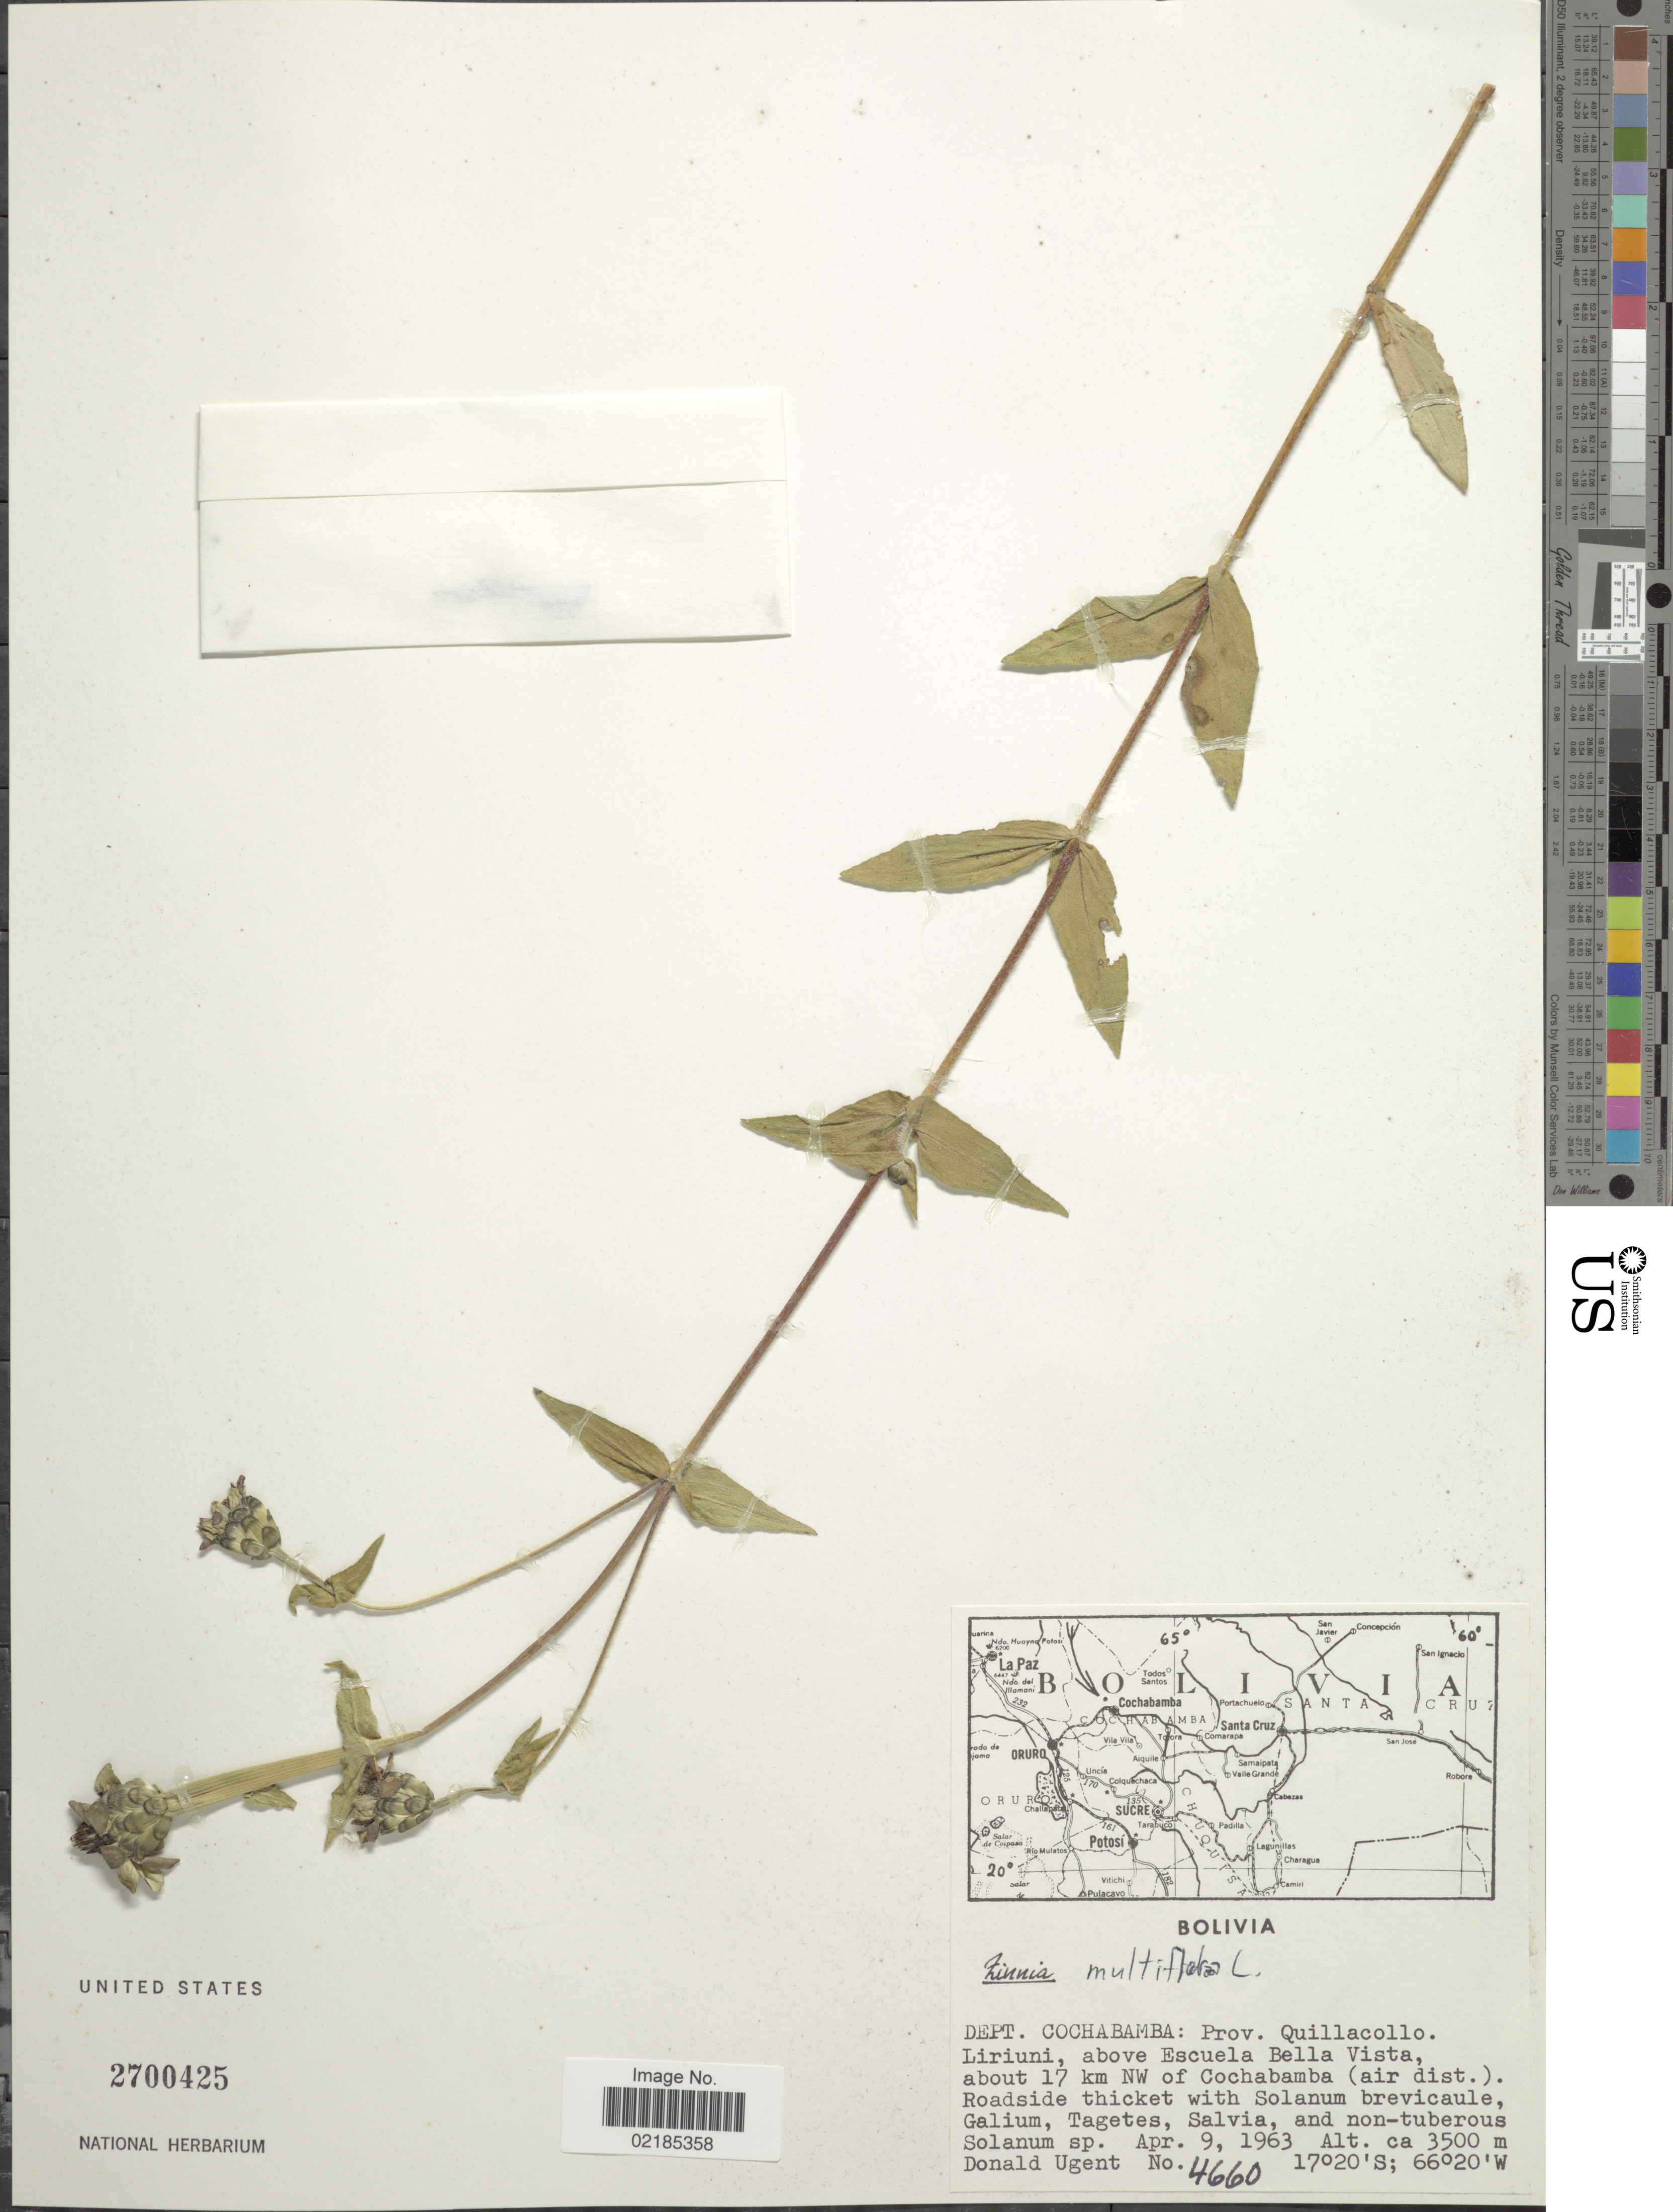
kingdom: Plantae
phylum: Tracheophyta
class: Magnoliopsida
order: Asterales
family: Asteraceae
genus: Zinnia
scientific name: Zinnia multiflora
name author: L.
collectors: D. Ugent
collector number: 4660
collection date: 1963-04-09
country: Bolivia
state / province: Cochabamba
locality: Rov. Quillacollo, Liriuni, above Escuela Bella Vista about 17 km NW of Cochabamba (air dist)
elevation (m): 3500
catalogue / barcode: US 2700425